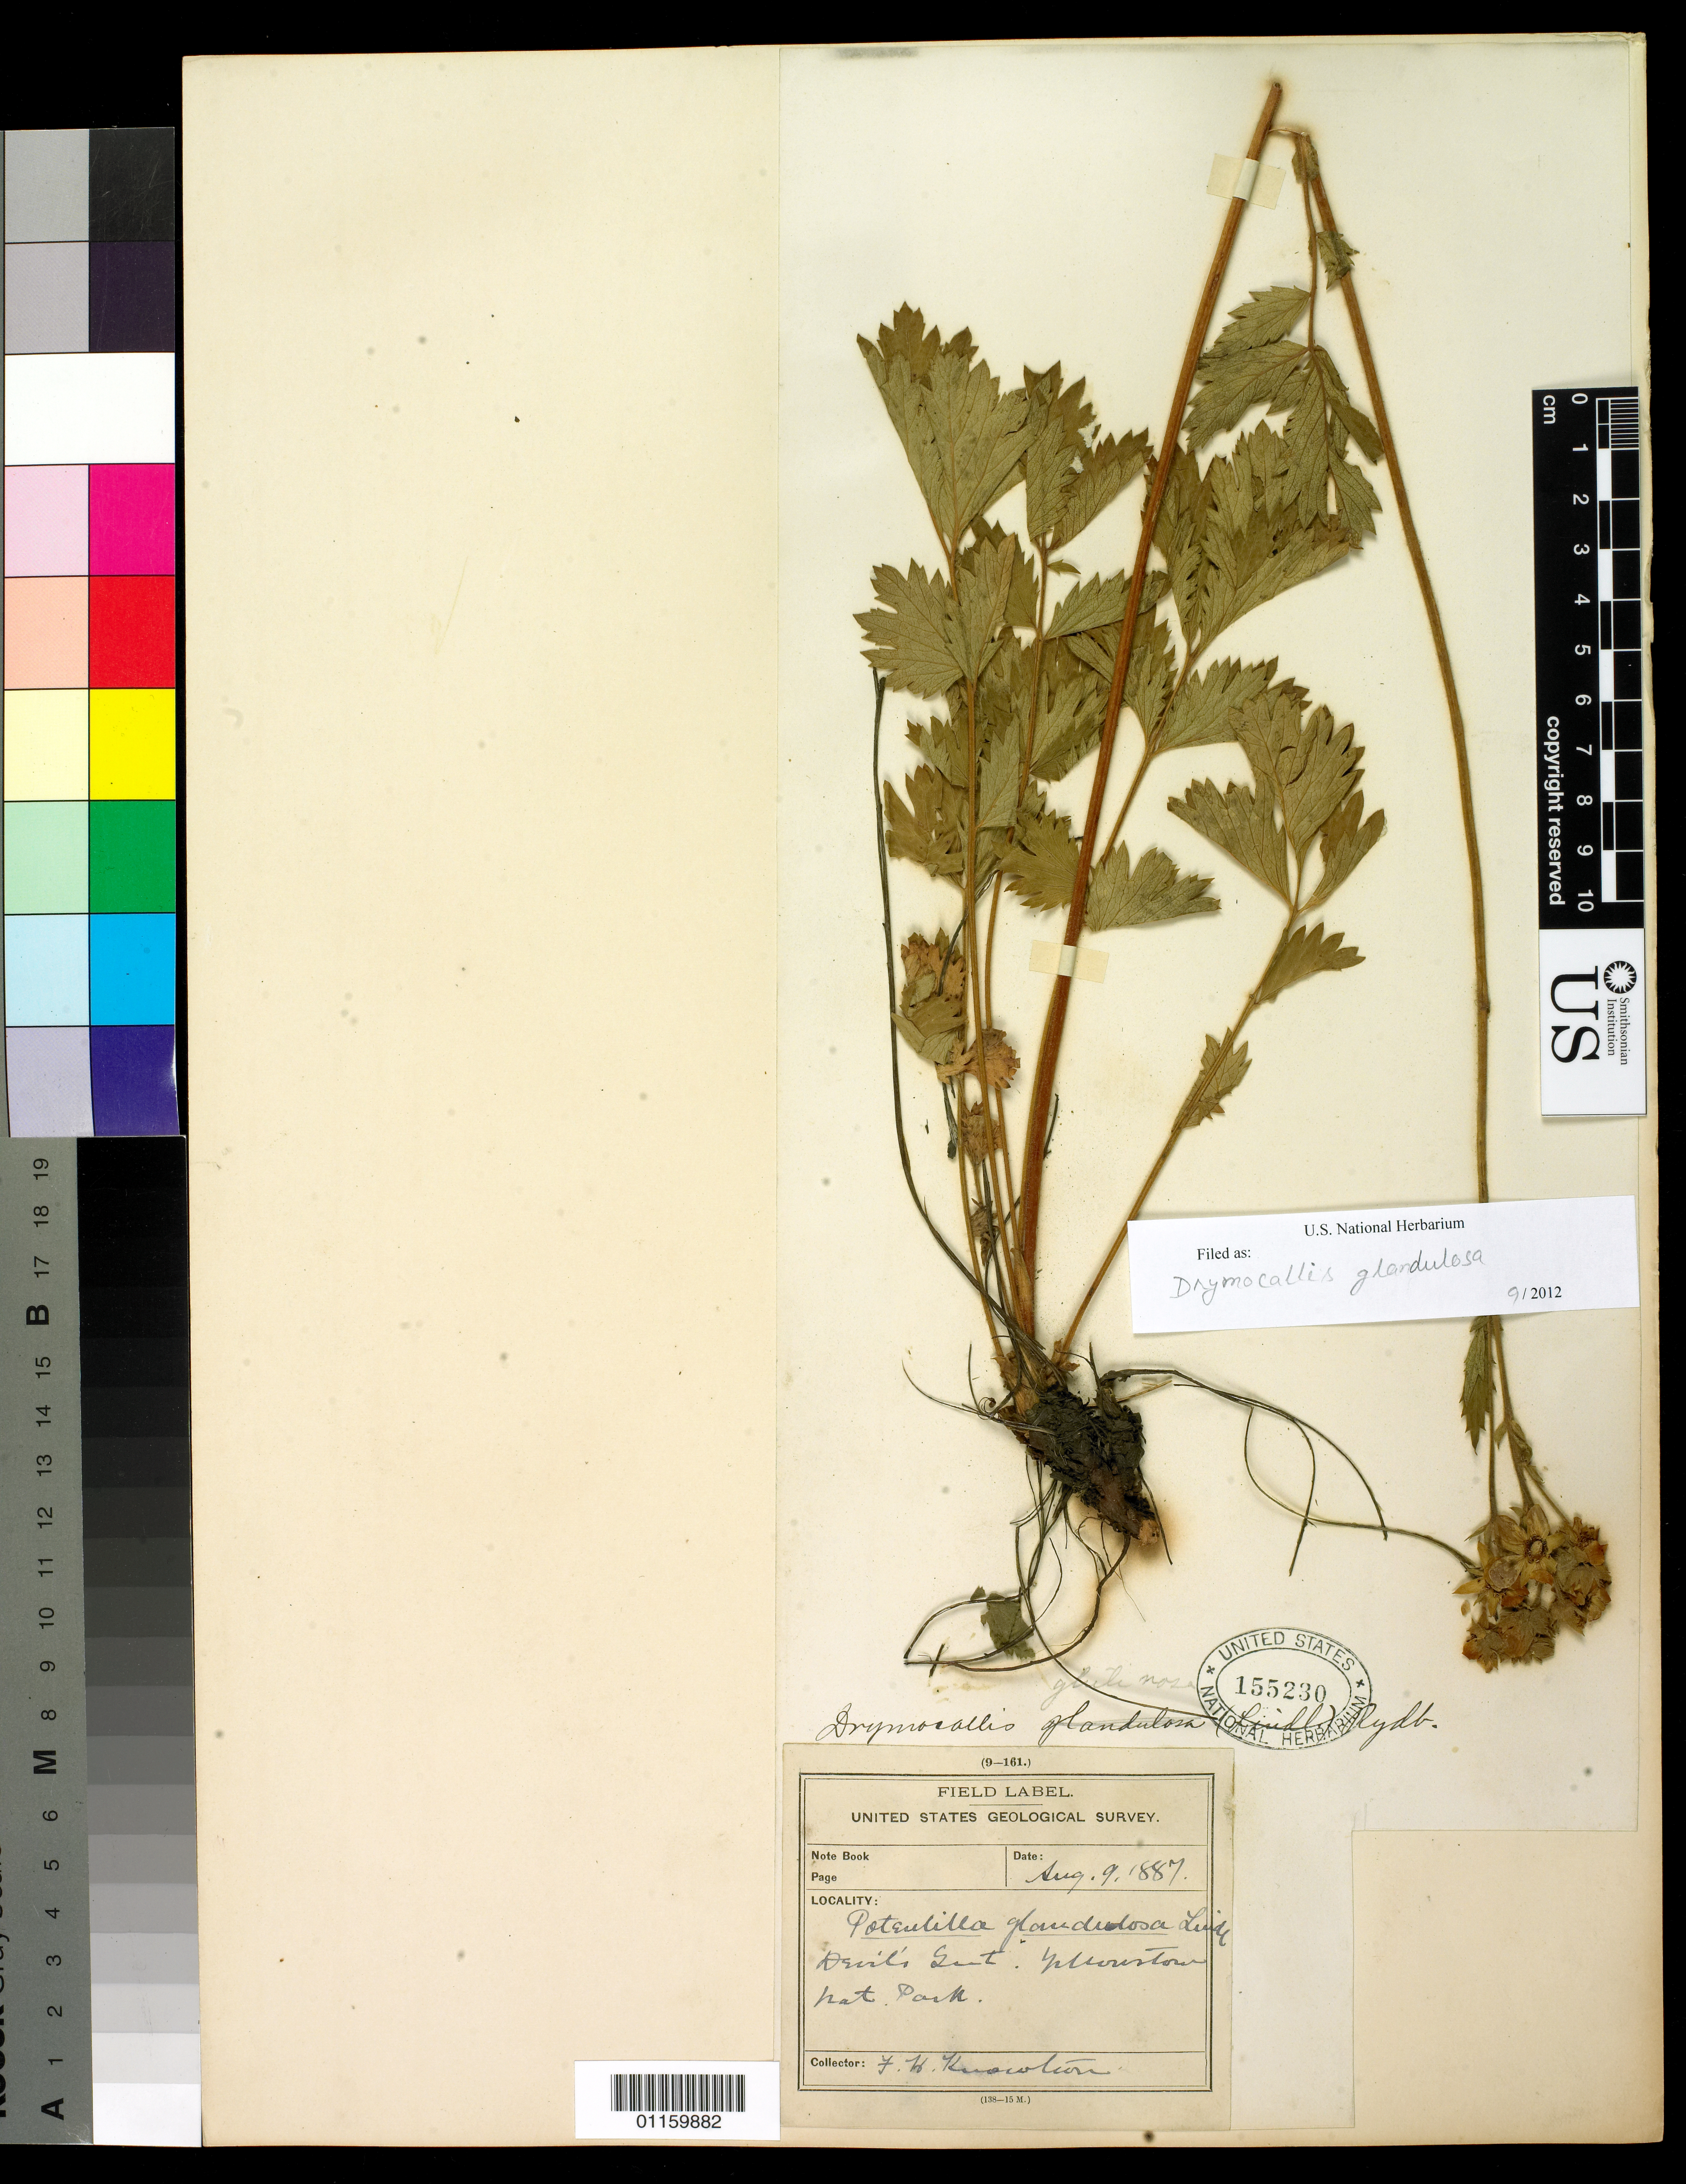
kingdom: Plantae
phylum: Tracheophyta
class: Magnoliopsida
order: Rosales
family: Rosaceae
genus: Drymocallis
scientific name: Drymocallis glandulosa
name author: (Lindl.) Rydb.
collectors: F. H. Knowlton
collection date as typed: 09 Aug 1887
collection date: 1887-08-09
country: United States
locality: Yellowstone National Park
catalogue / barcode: US 155230